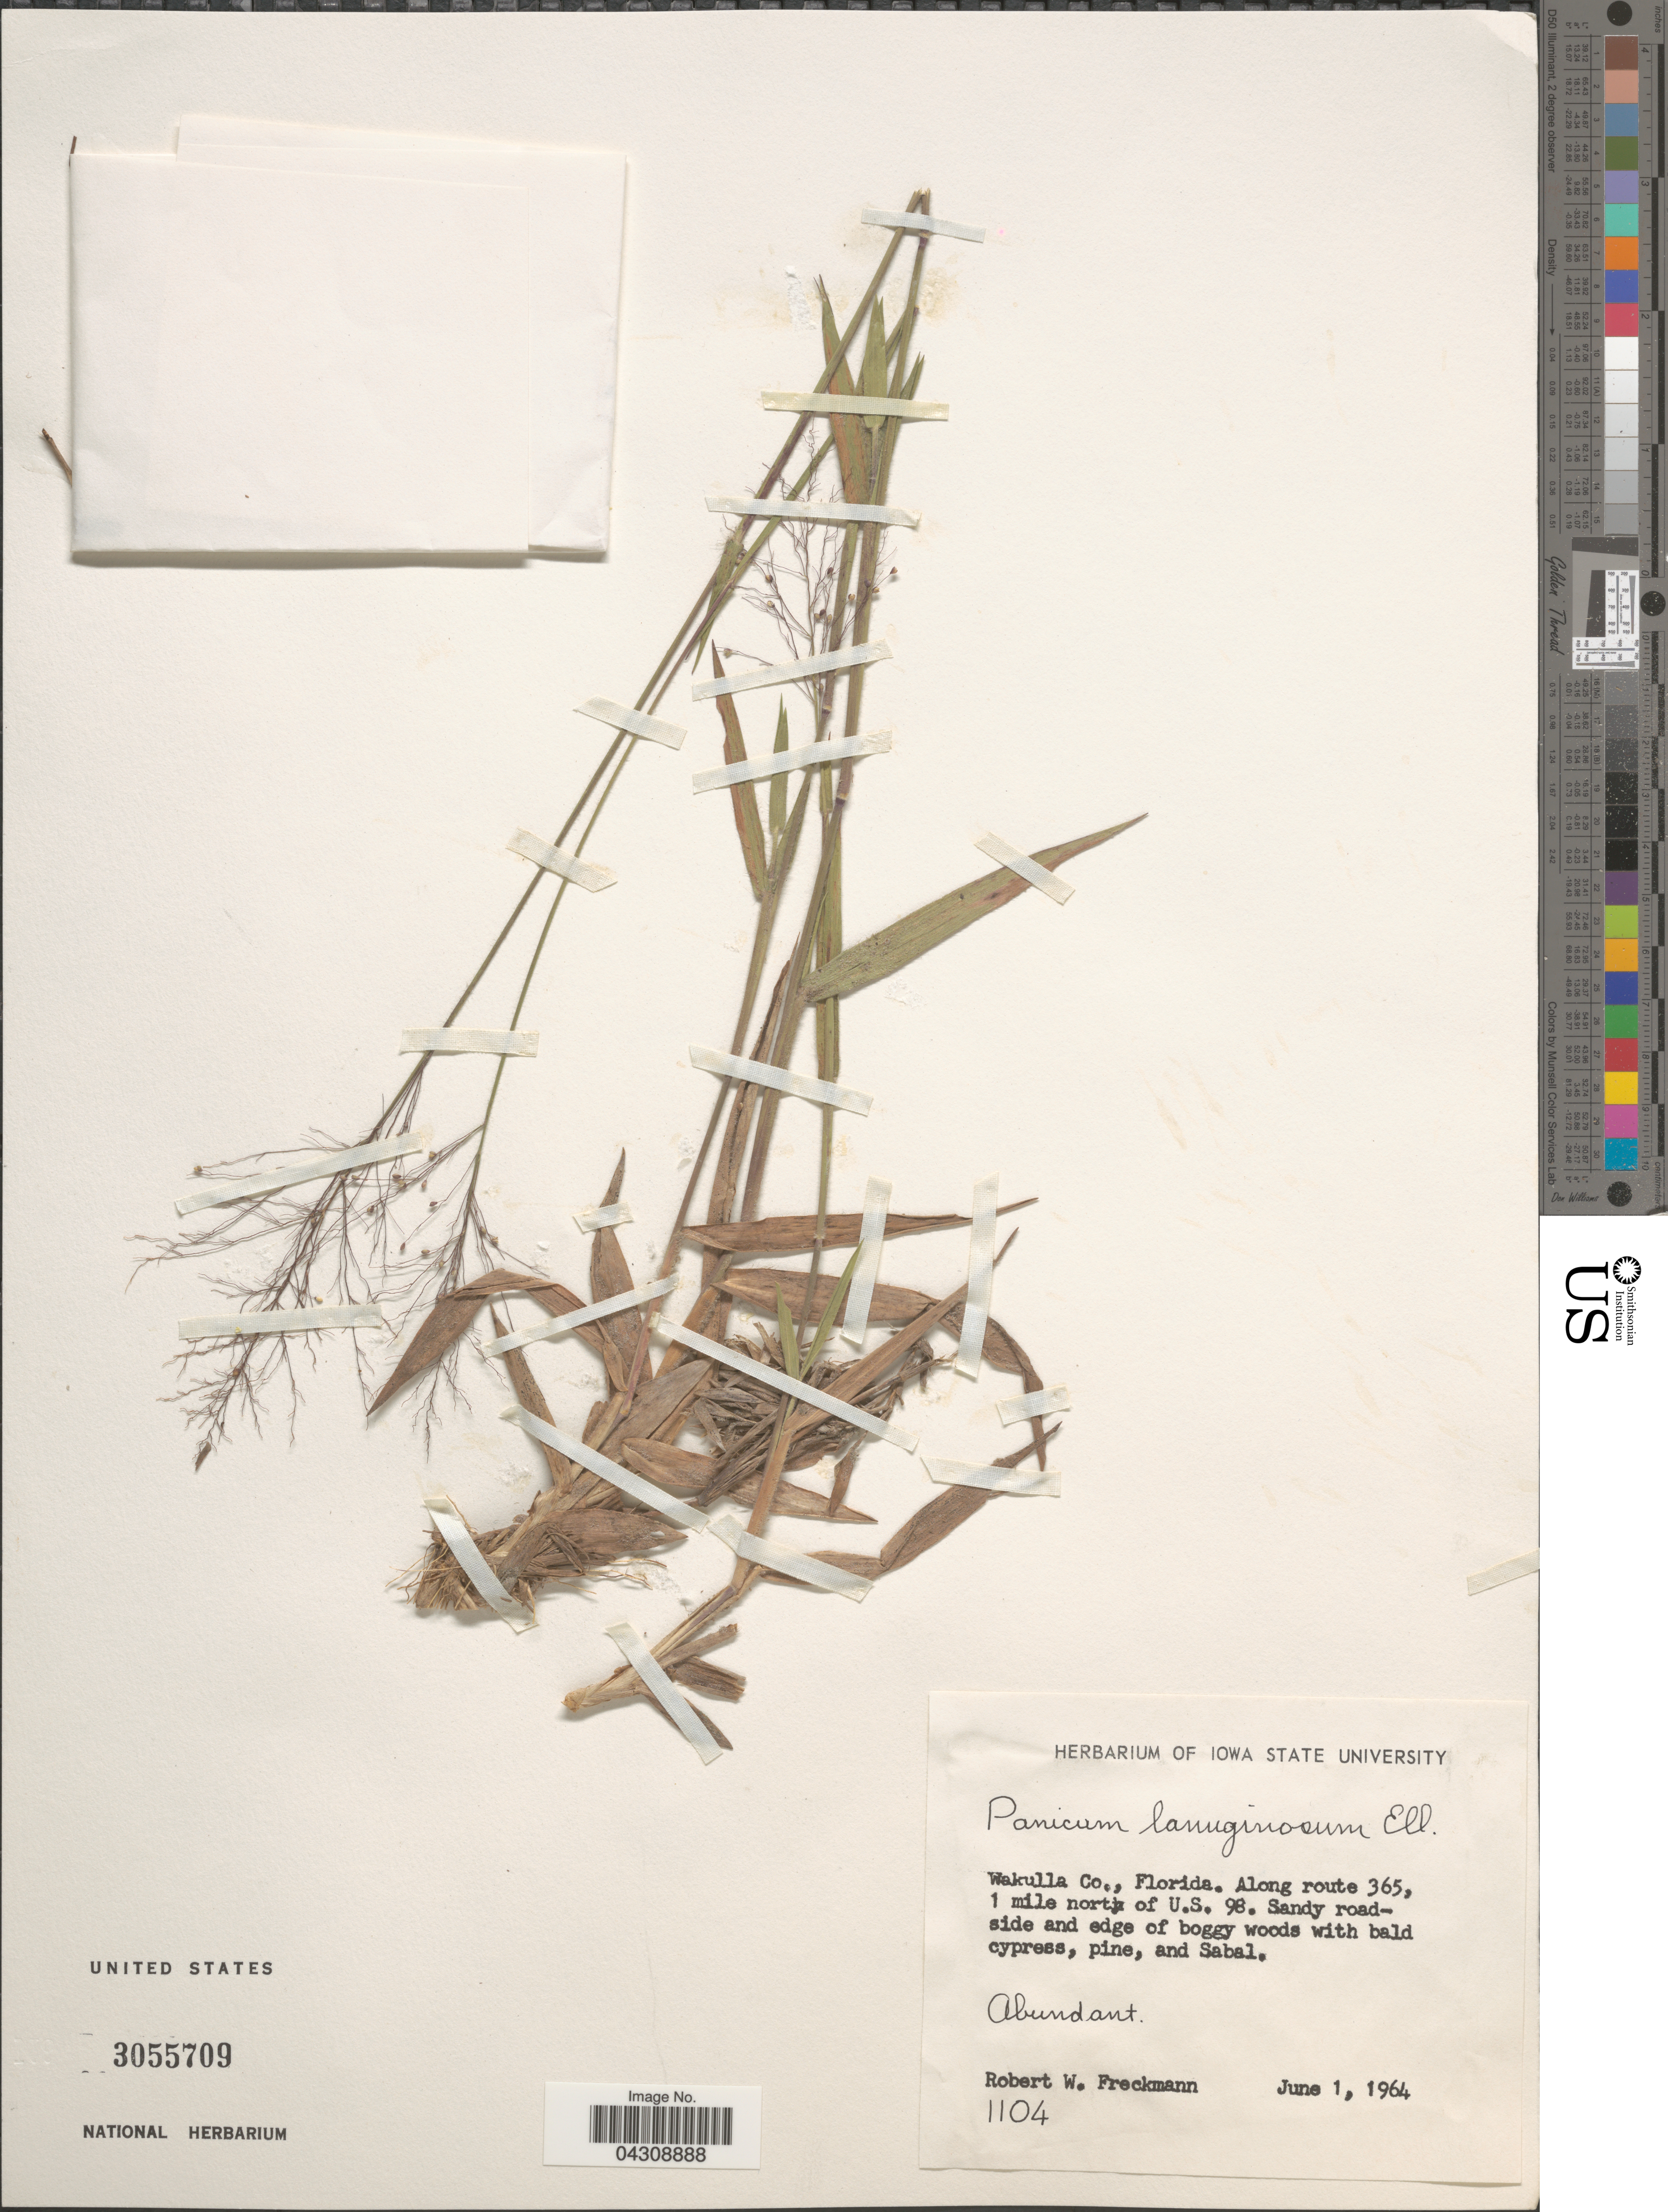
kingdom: Plantae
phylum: Tracheophyta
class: Liliopsida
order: Poales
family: Poaceae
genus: Dichanthelium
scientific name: Dichanthelium acuminatum var. acuminatum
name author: (Sw.) Gould & C.A. Clark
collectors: R. Freckmann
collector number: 1104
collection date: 1964-06-01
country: United States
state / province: Florida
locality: Wakulla Co. Along route 365, 1 mile north of U.S. 98. Sandy roadside and edge of boggy woods with bald cypress, pine, and Sabal.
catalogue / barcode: US 3055709